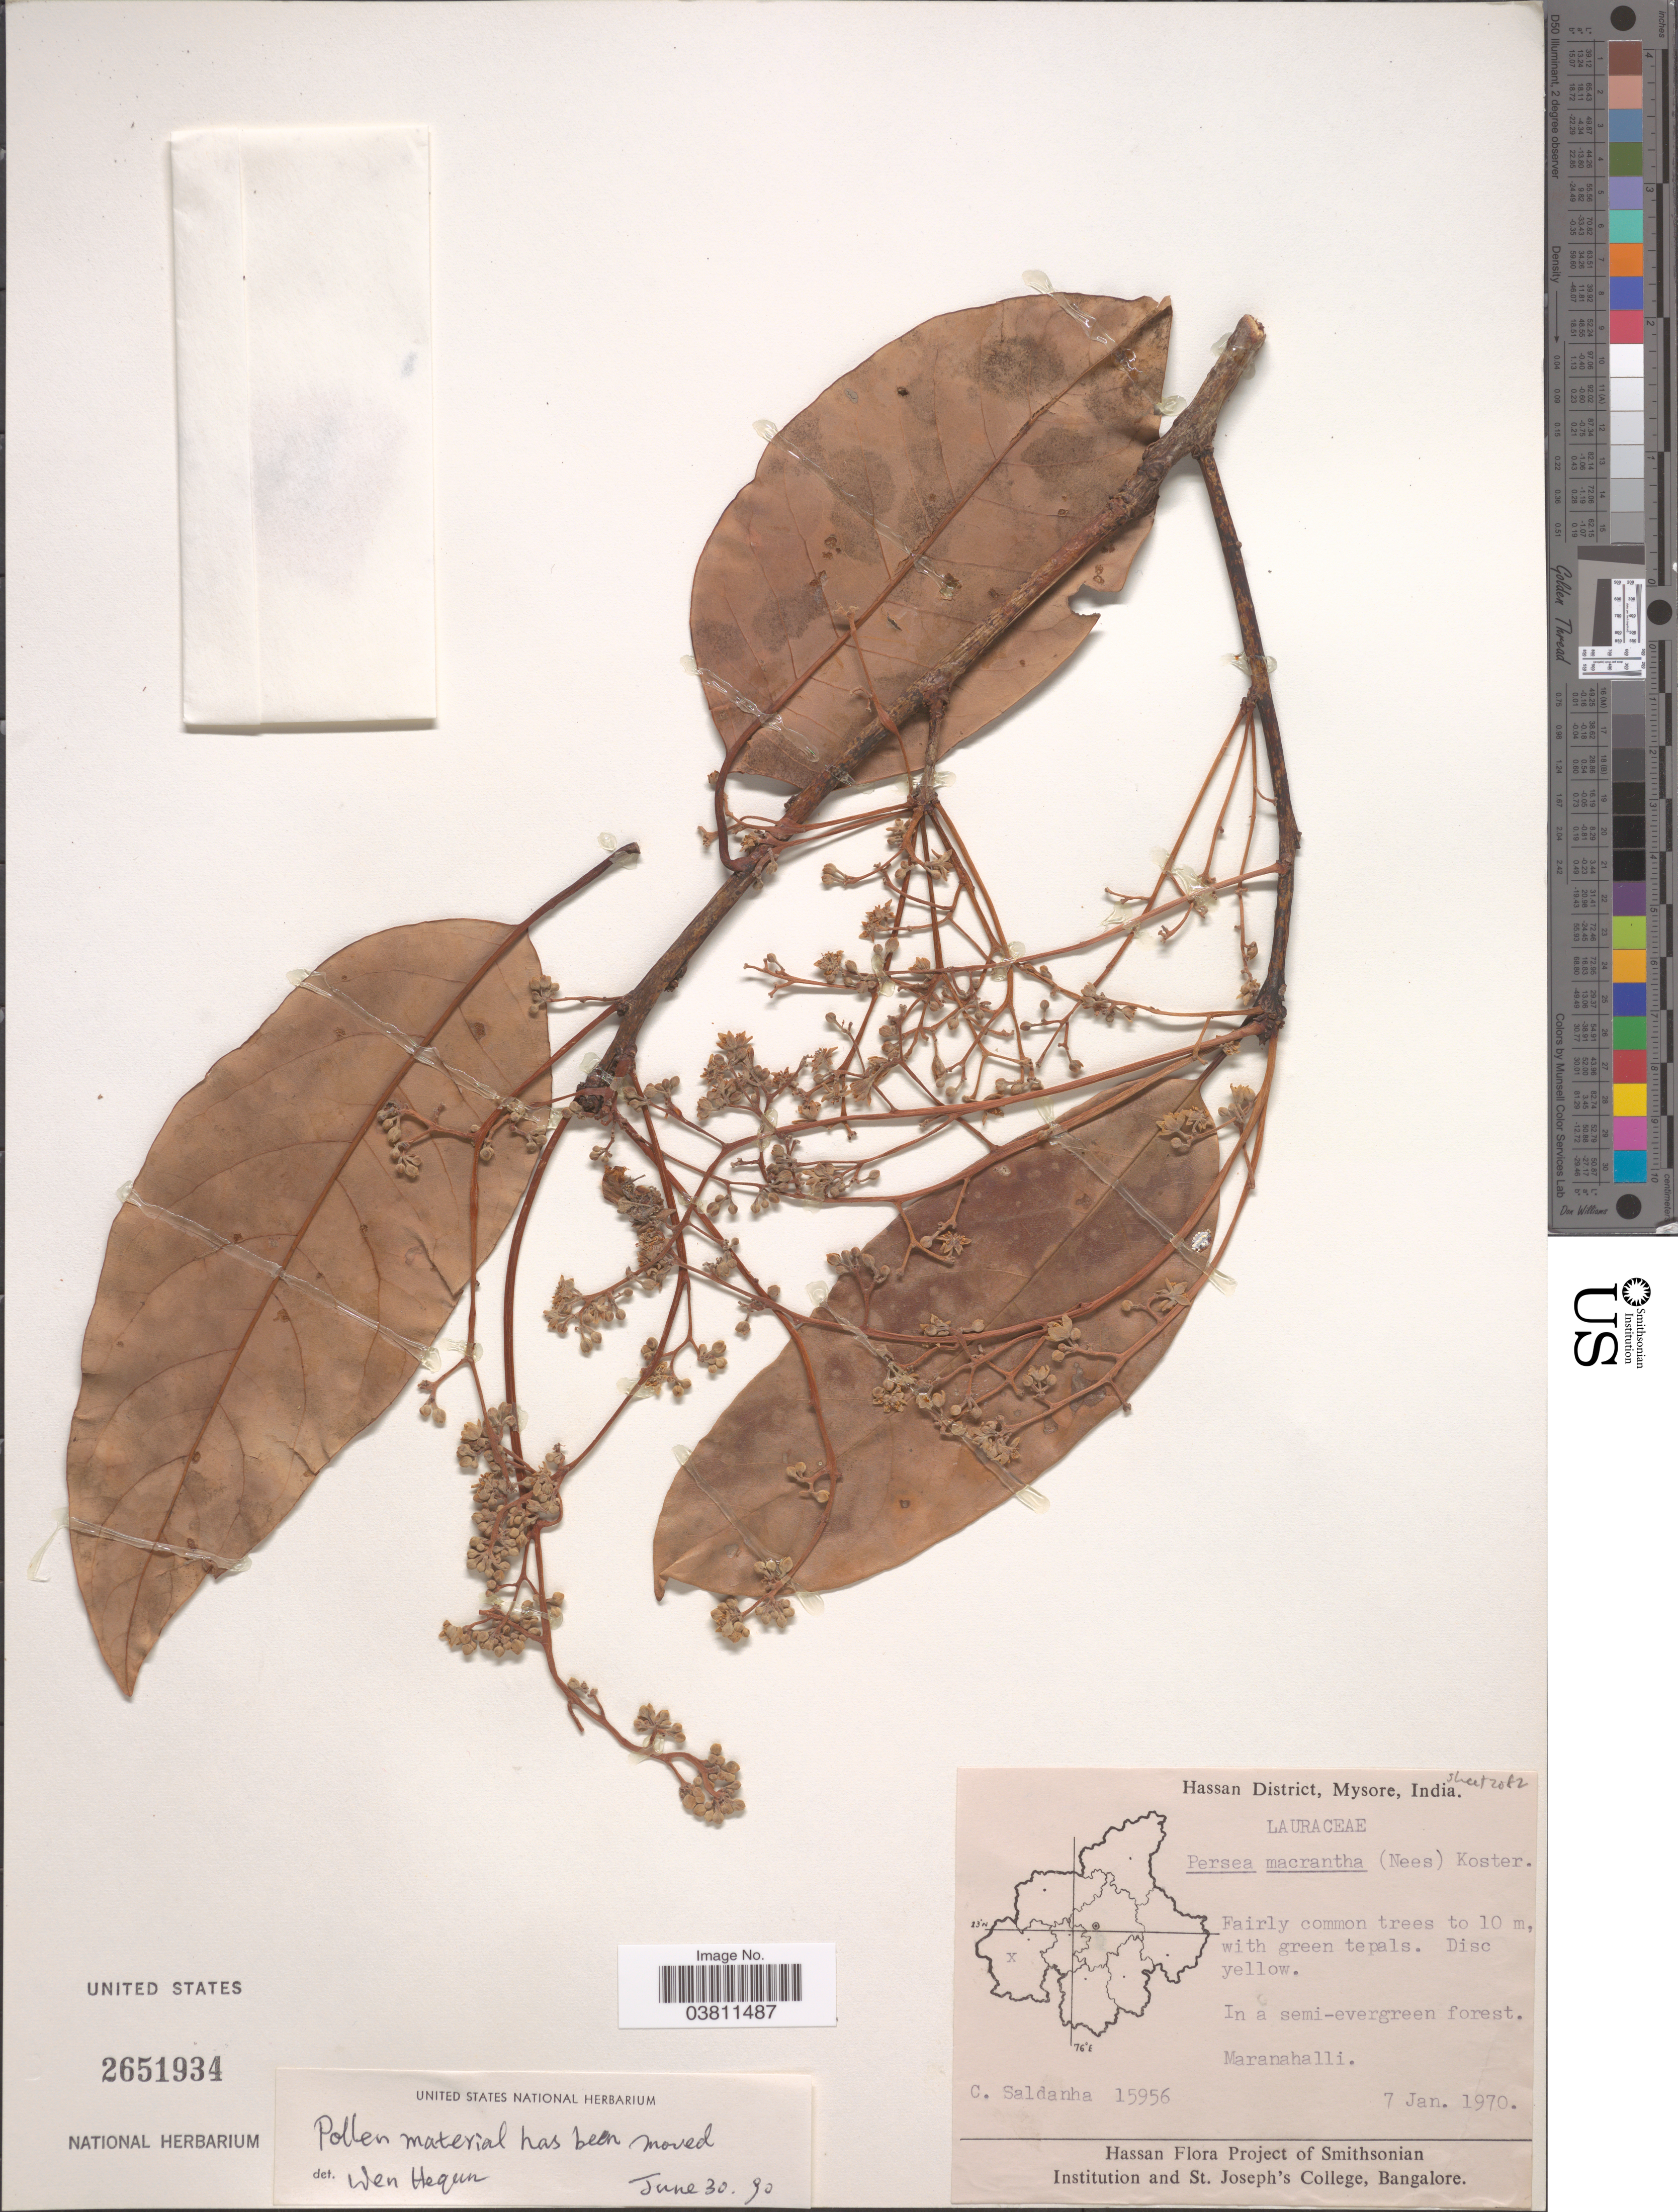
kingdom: Plantae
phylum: Tracheophyta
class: Magnoliopsida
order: Laurales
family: Lauraceae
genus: Persea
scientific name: Persea macrantha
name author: (Nees) Kosterm.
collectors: C. Saldanha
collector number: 15956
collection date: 1970-01-07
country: India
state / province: Karnataka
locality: Hassan District, Mysore. In a semi-evergreen forest. Maranhalli.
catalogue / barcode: US 2651934